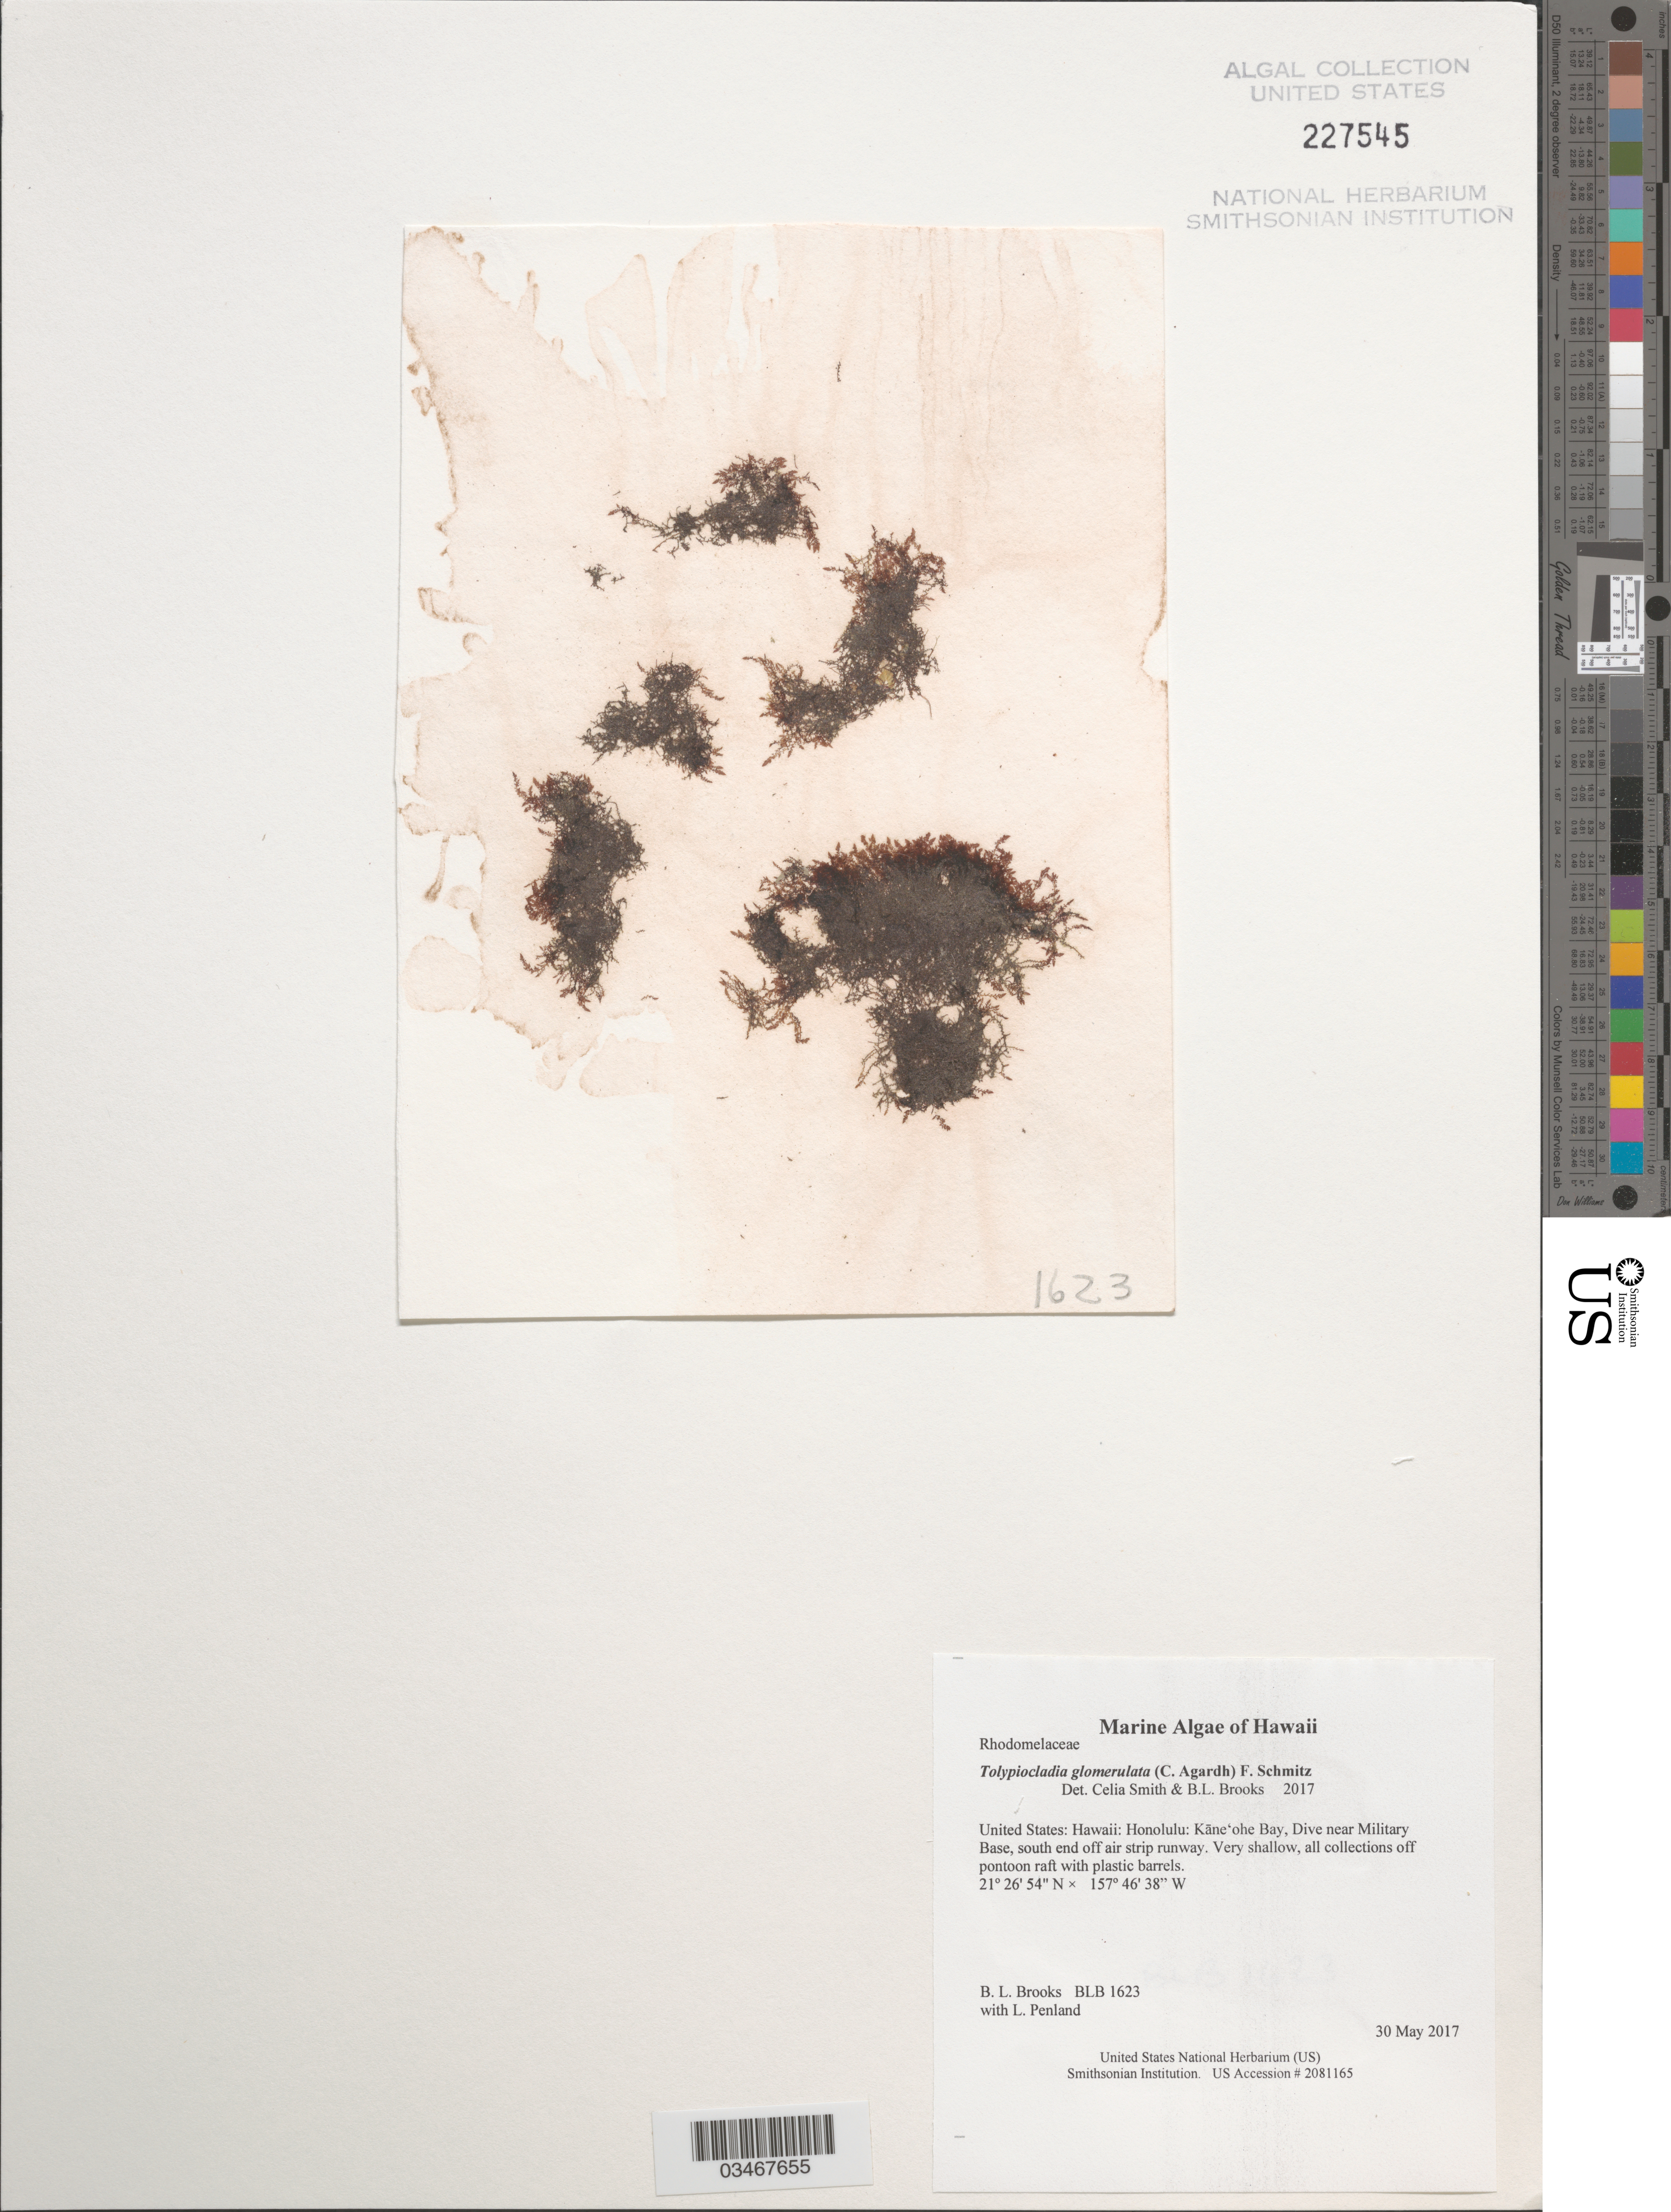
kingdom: Plantae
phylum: Rhodophyta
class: Florideophyceae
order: Ceramiales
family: Rhodomelaceae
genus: Tolypiocladia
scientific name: Tolypiocladia glomerulata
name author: (C. Agardh) F. Schmitz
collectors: B. Brooks & L. Penland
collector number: BLB 1623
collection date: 2017-05-30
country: United States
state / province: Hawaii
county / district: Honolulu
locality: Honolulu: Kāne'ohe Bay, Dive near Military Base, south end off air strip runway.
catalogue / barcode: US 227545